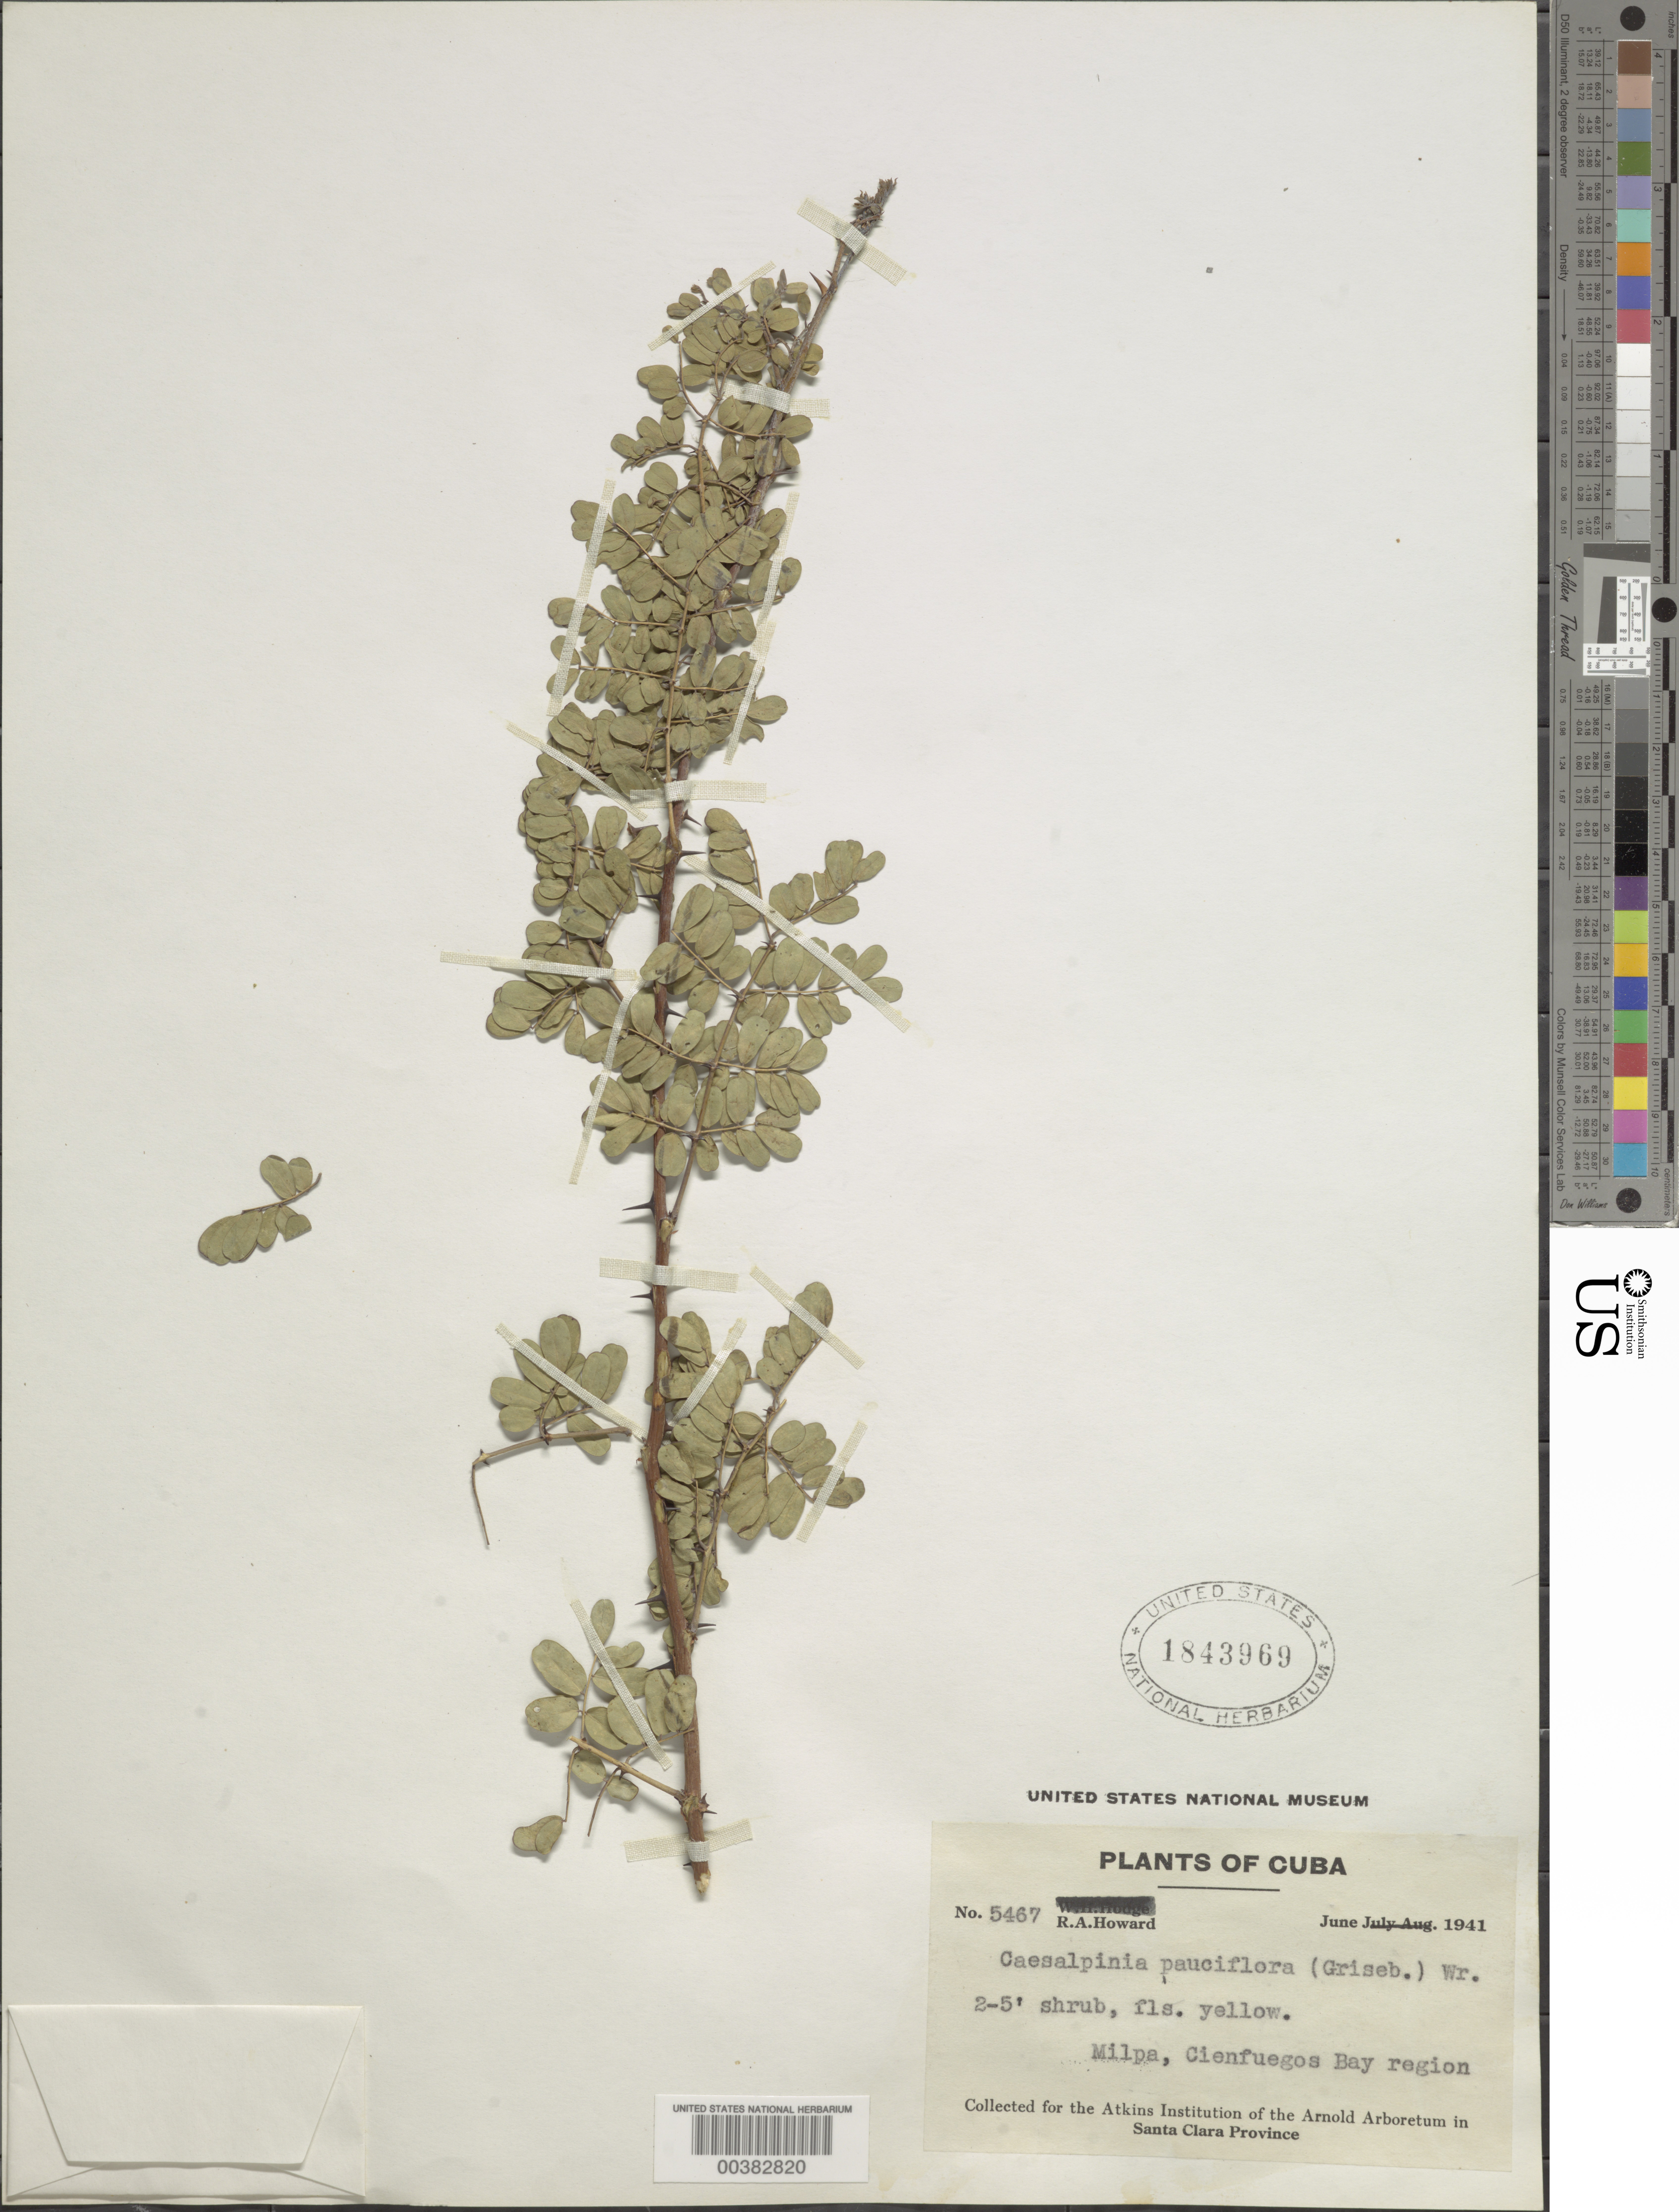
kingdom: Plantae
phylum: Tracheophyta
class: Magnoliopsida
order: Fabales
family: Fabaceae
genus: Denisophytum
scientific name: Denisophytum pauciflorum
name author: (Griseb.) Gagnon & G.P. Lewis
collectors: R. A. Howard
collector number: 5467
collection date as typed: Jun 1941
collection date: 1941-06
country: Cuba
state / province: Las Villas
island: Greater Antilles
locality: Milpa, cienfuegos bay region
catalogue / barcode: US 1843969